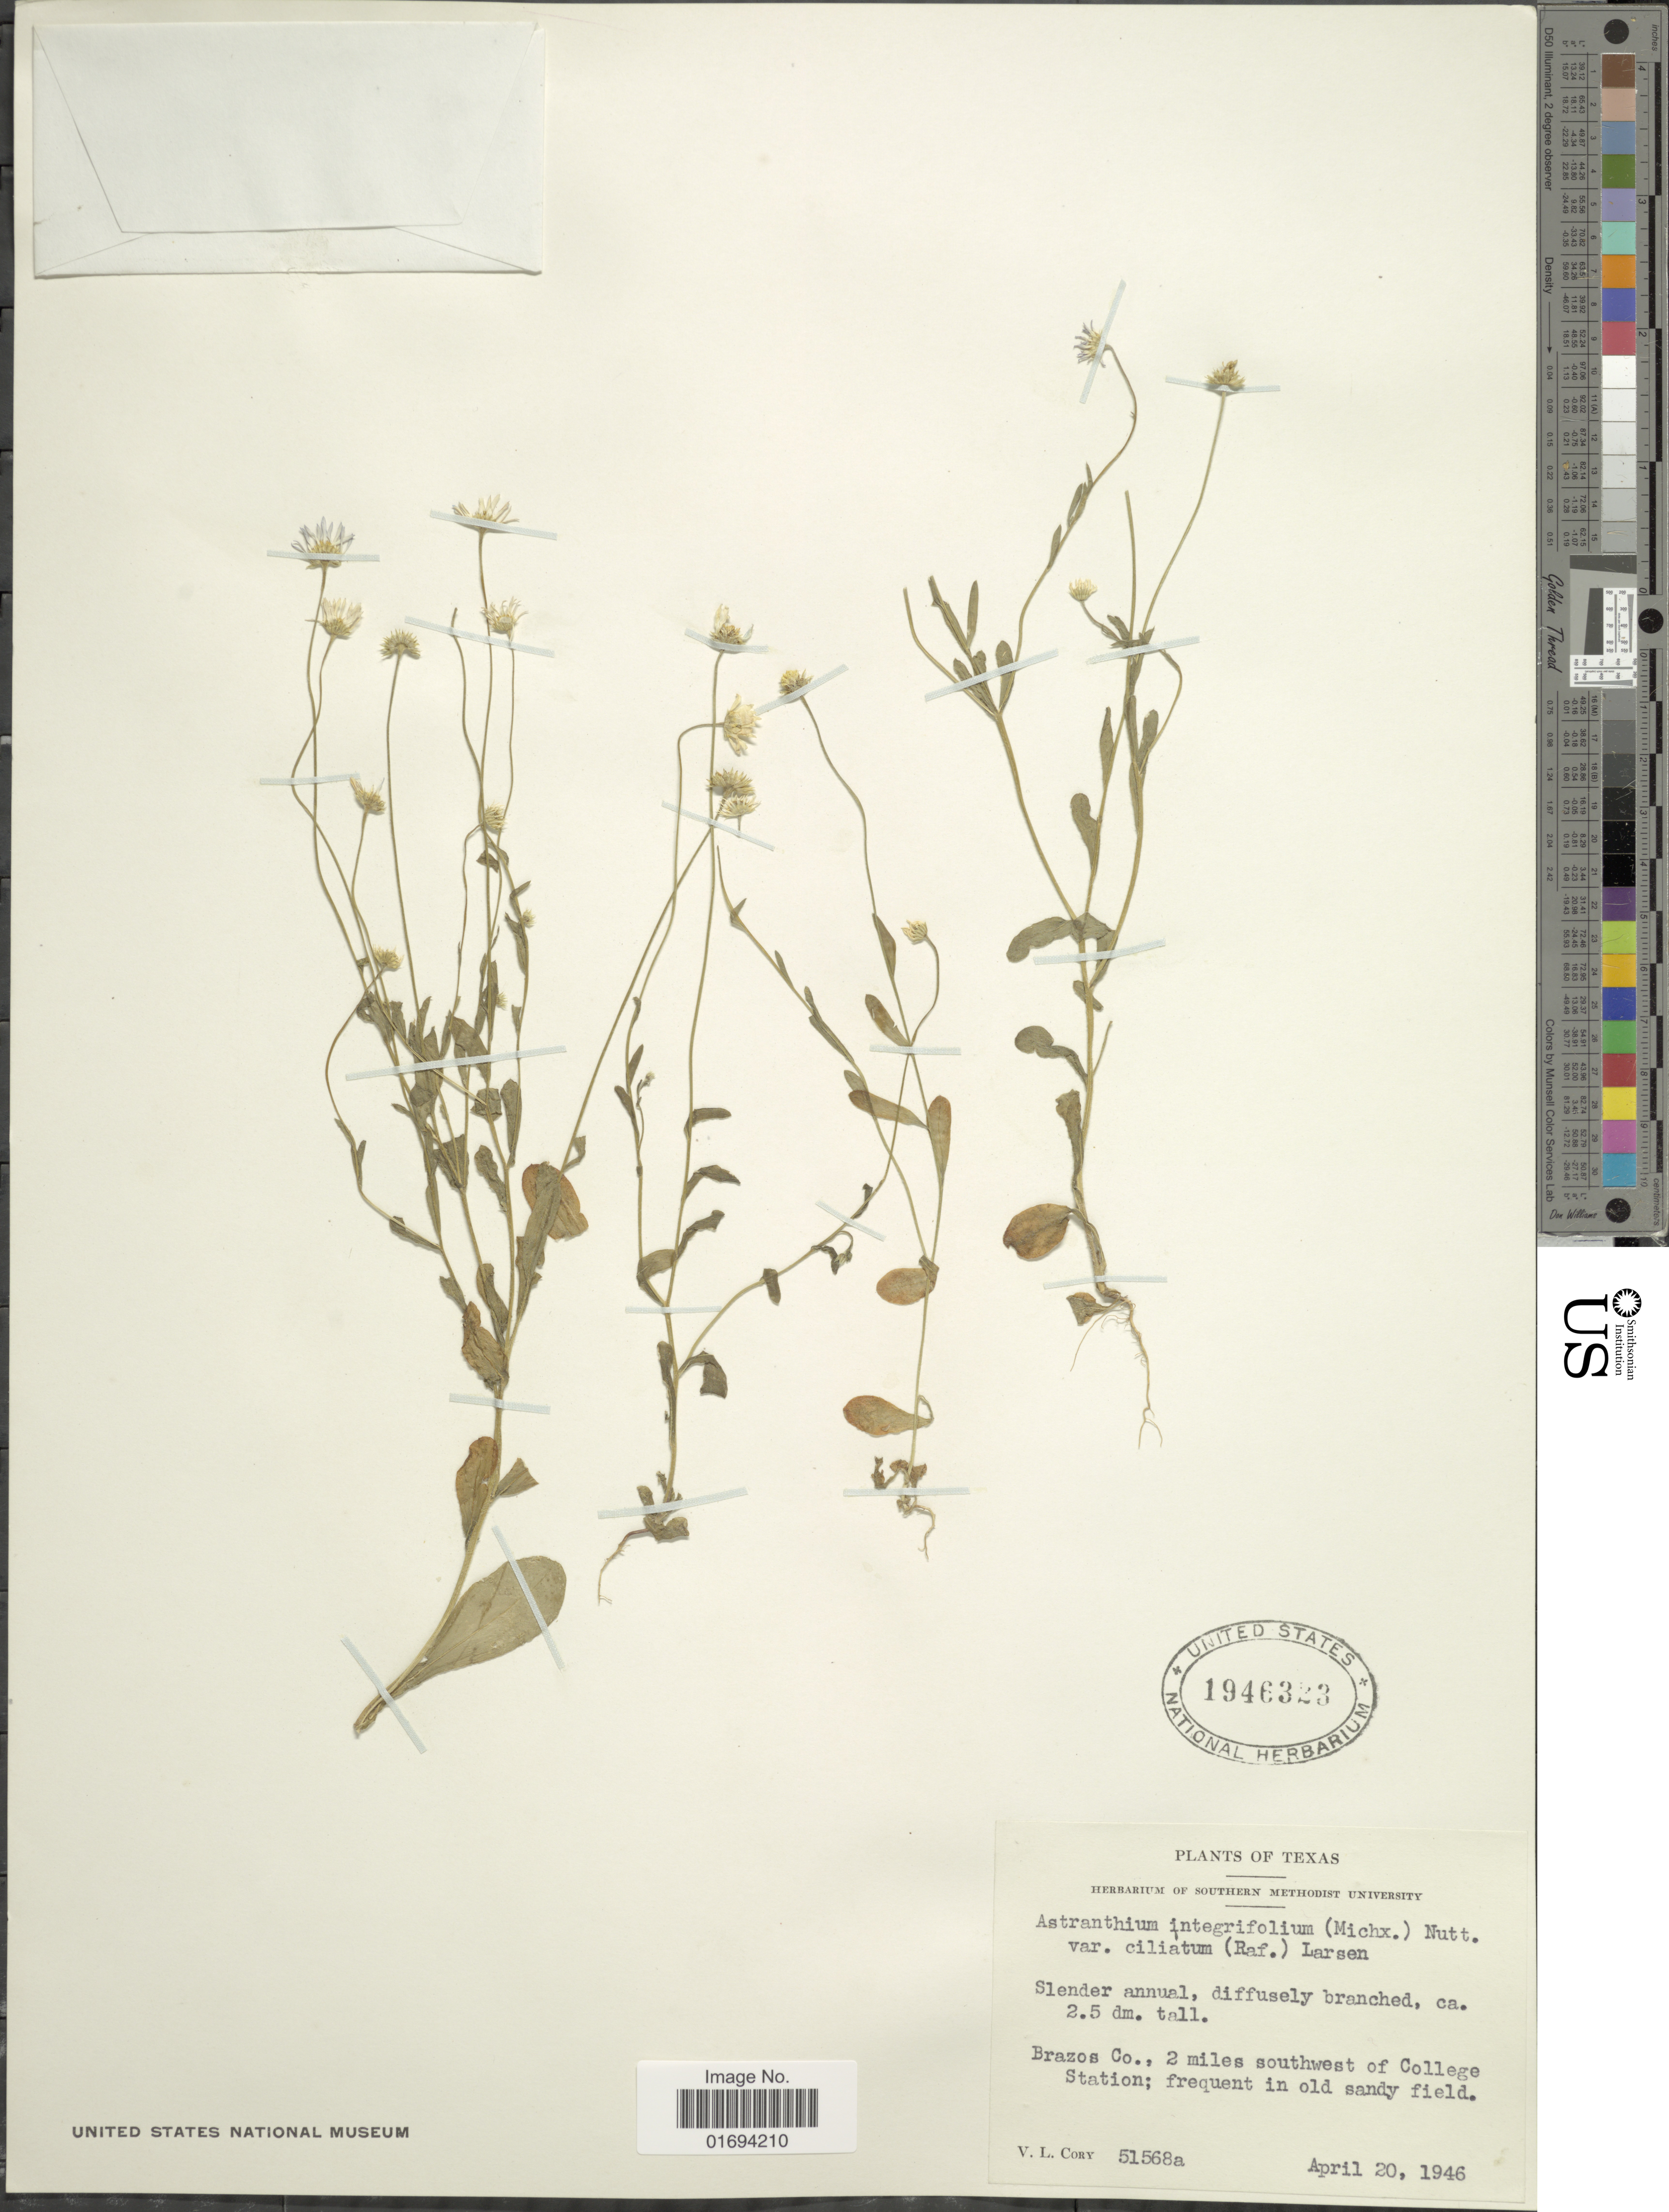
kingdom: Plantae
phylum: Tracheophyta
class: Magnoliopsida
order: Asterales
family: Asteraceae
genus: Astranthium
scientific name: Astranthium integrifolium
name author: (Michx.) Nutt.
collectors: V. Cory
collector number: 51568a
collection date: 1946-04-20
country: United States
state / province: Texas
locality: Brazos Co., 2 miles southwest of College Station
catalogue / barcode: US 1946323